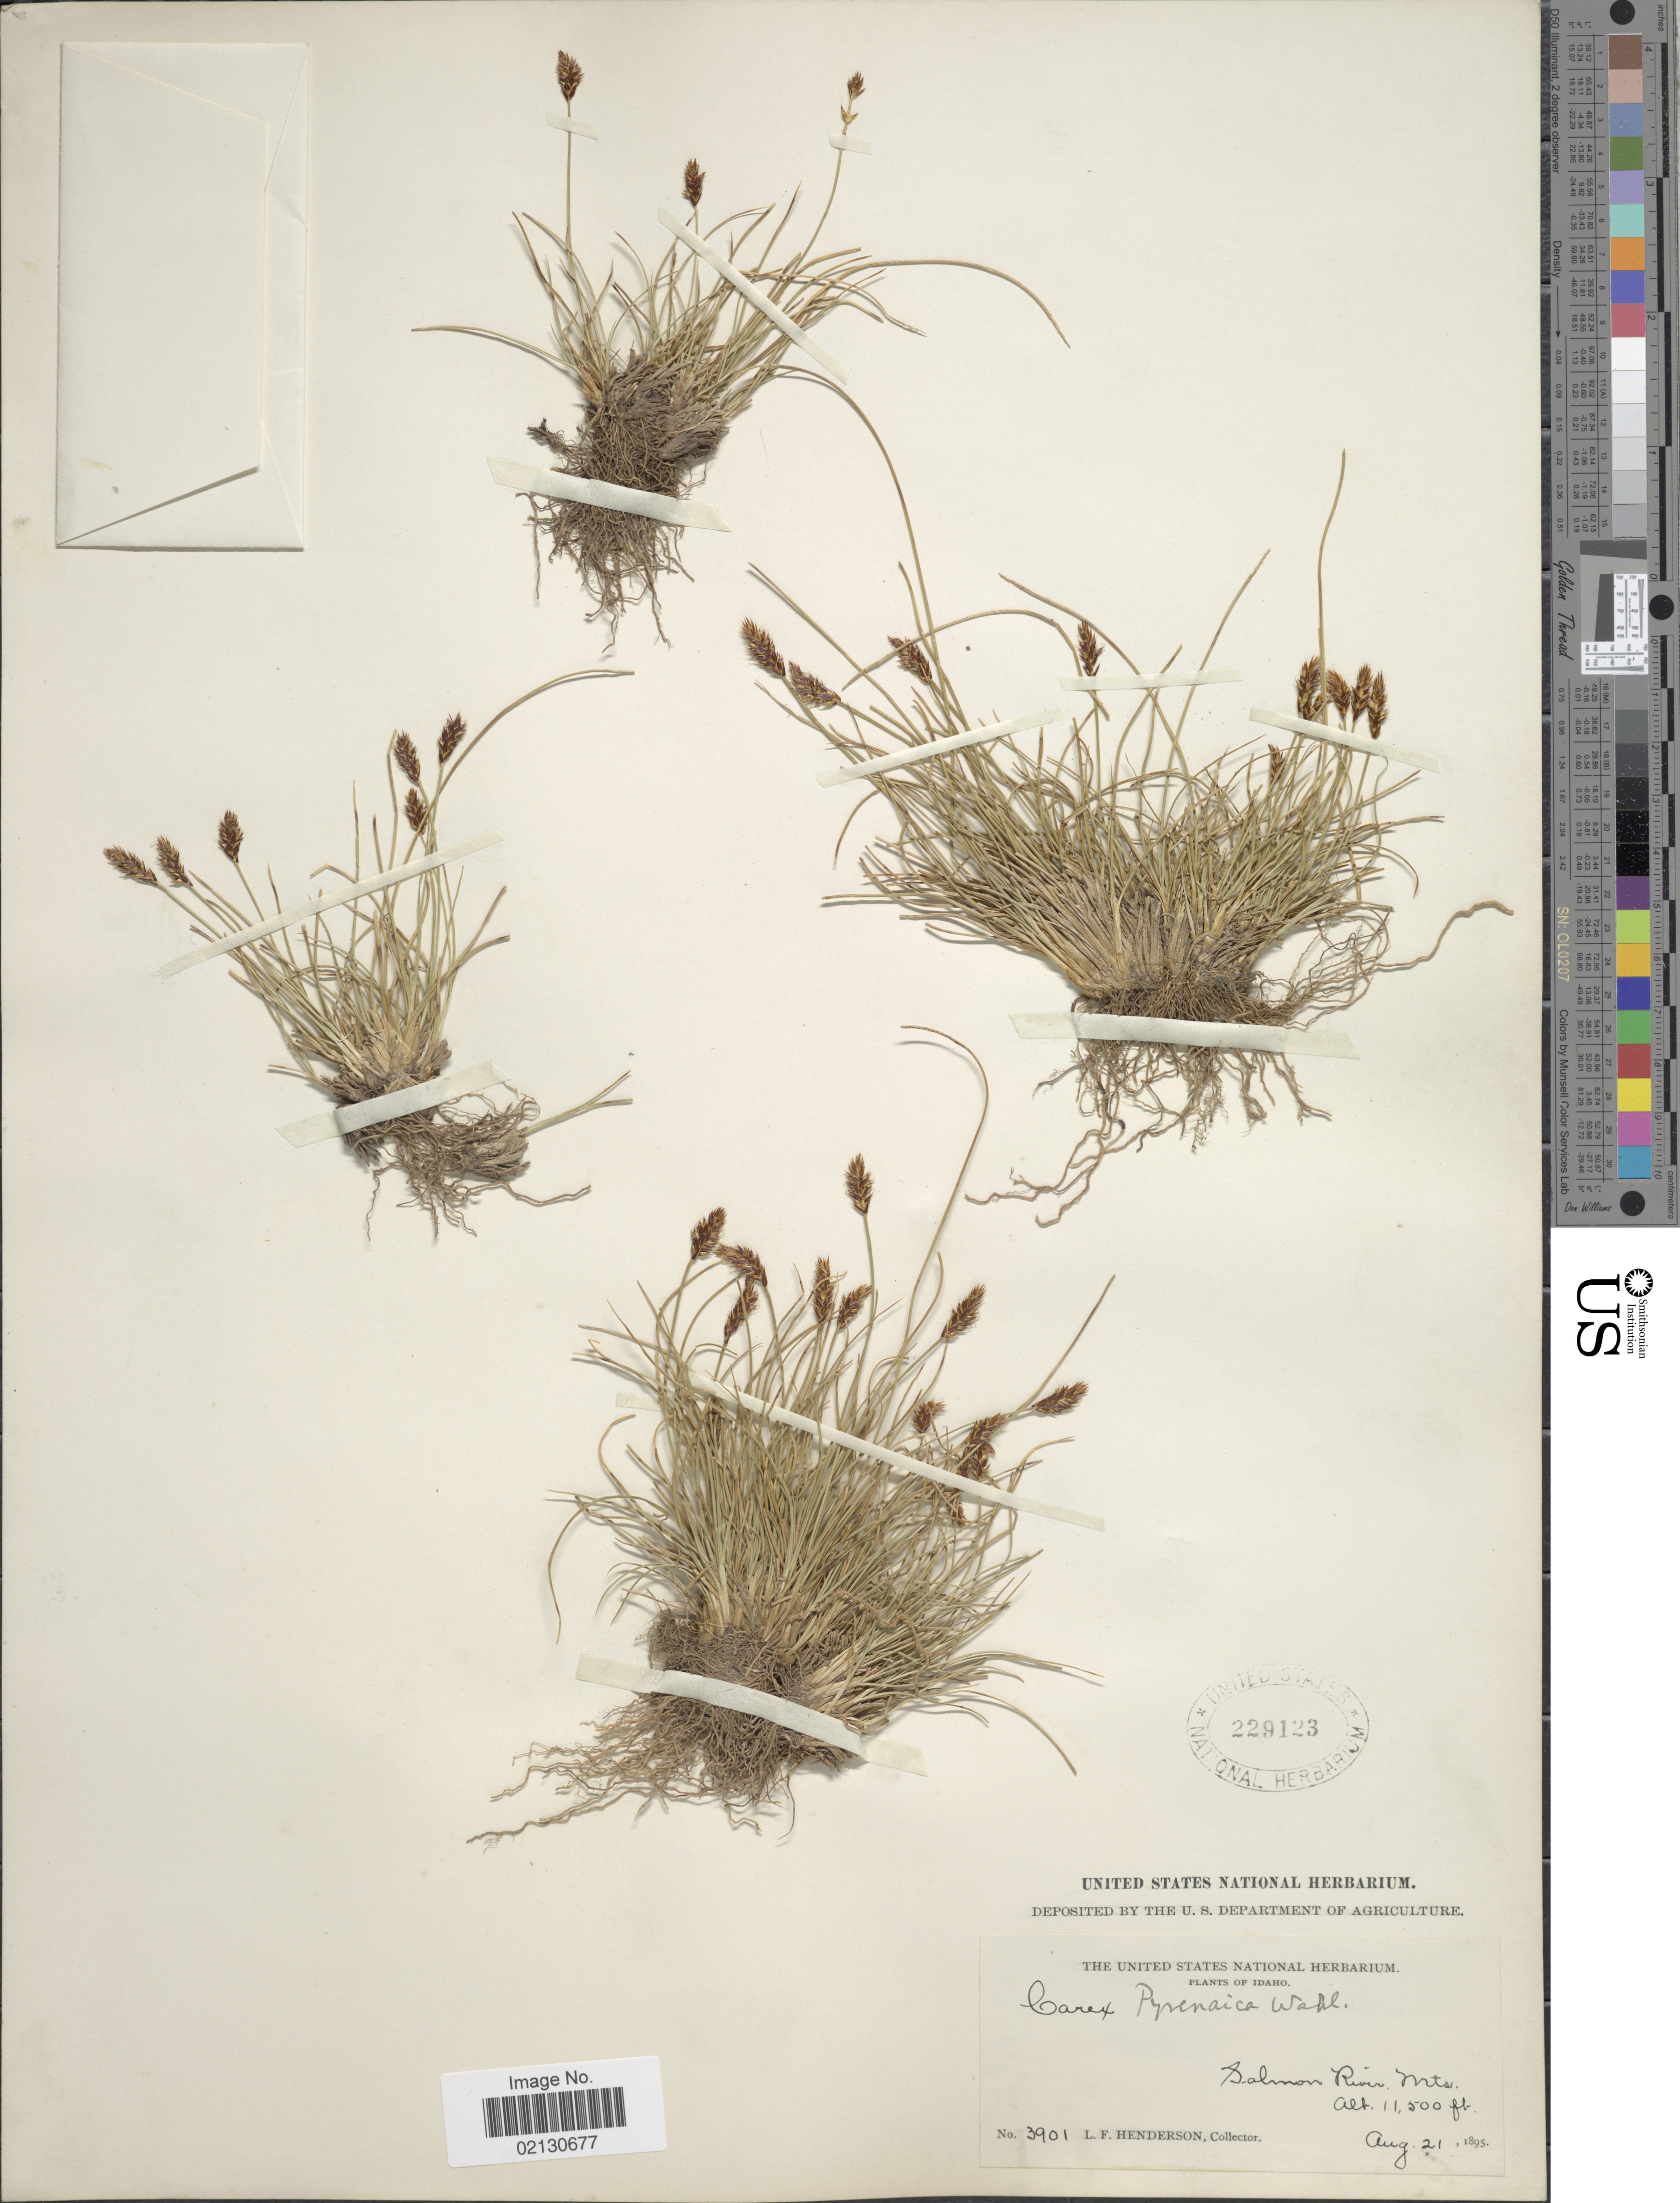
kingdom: Plantae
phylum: Tracheophyta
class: Liliopsida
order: Poales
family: Cyperaceae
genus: Carex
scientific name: Carex micropoda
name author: C.A. Mey.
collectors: L. Henderson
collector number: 3901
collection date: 1895-08-21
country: United States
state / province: Idaho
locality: Salmon River, Mts.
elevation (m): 3505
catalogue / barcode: US 229123